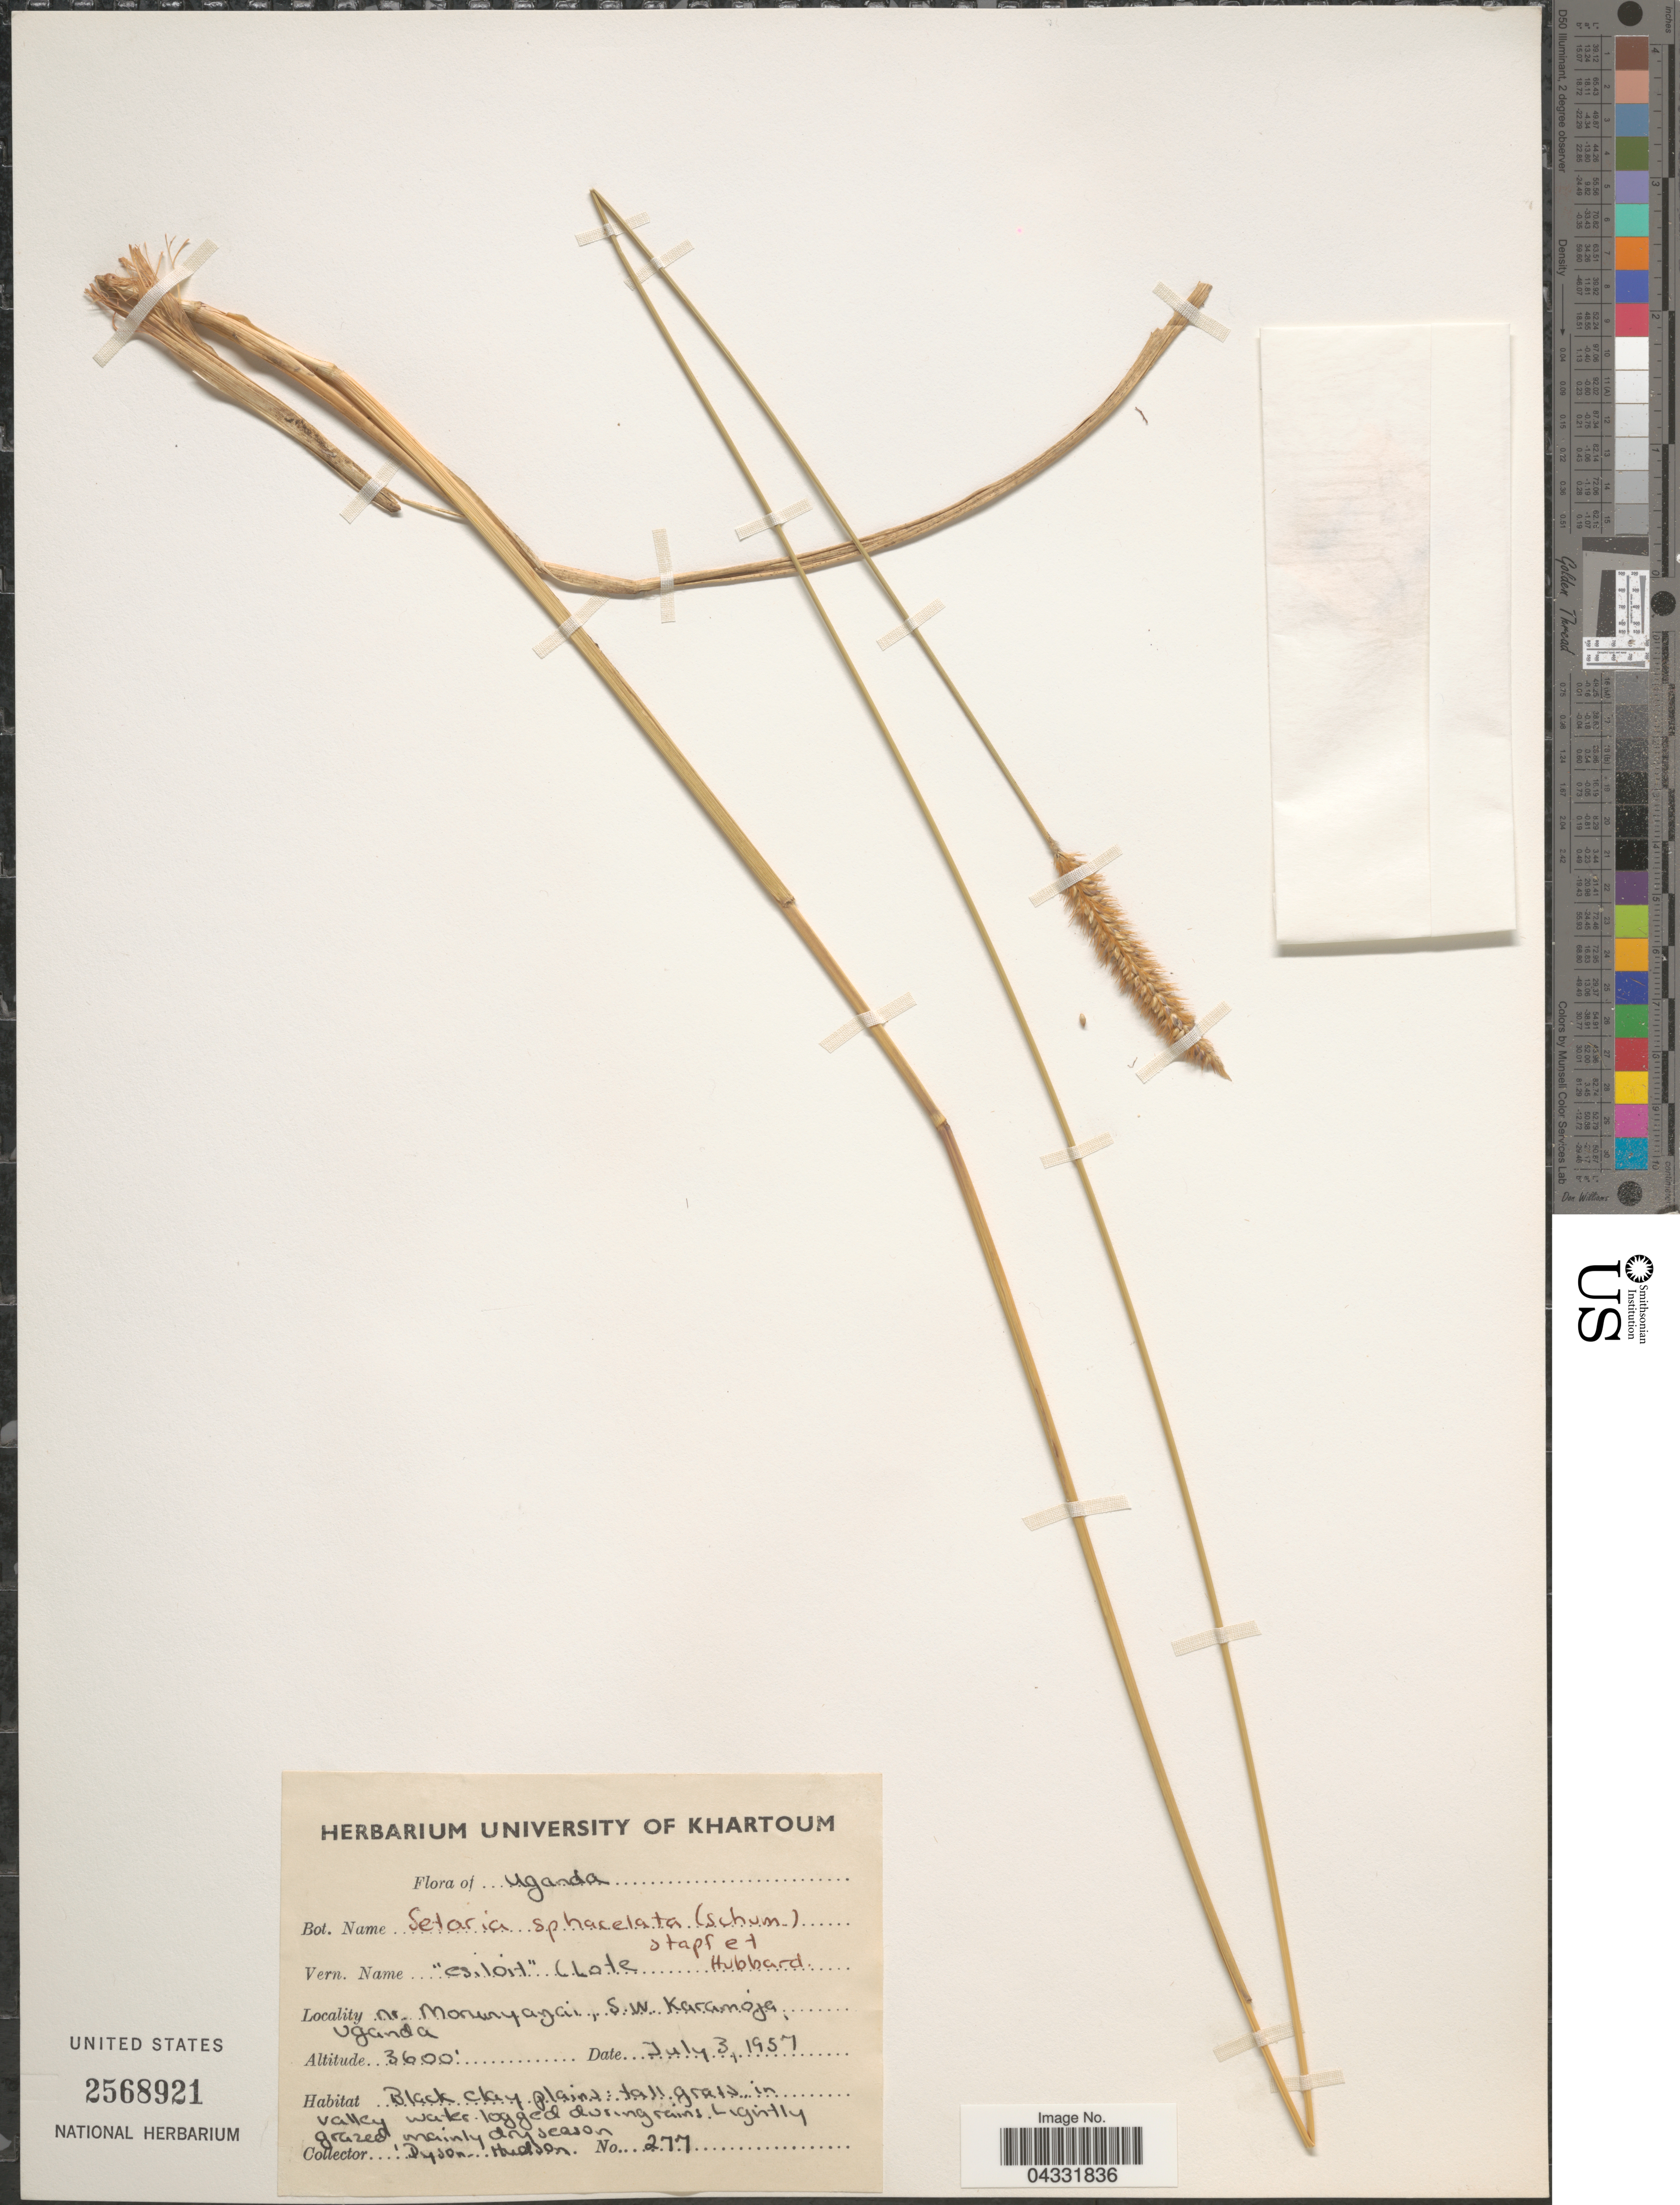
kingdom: Plantae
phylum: Tracheophyta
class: Liliopsida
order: Poales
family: Poaceae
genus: Setaria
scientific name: Setaria sphacelata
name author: (Schumach.) Stapf & Hubb. ex Moss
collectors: Dyson-Hudson, --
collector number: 277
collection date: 1957-07-03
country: Uganda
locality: Nr. Morunyangai. S.W. Karamoja.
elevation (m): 1097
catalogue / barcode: US 2568921